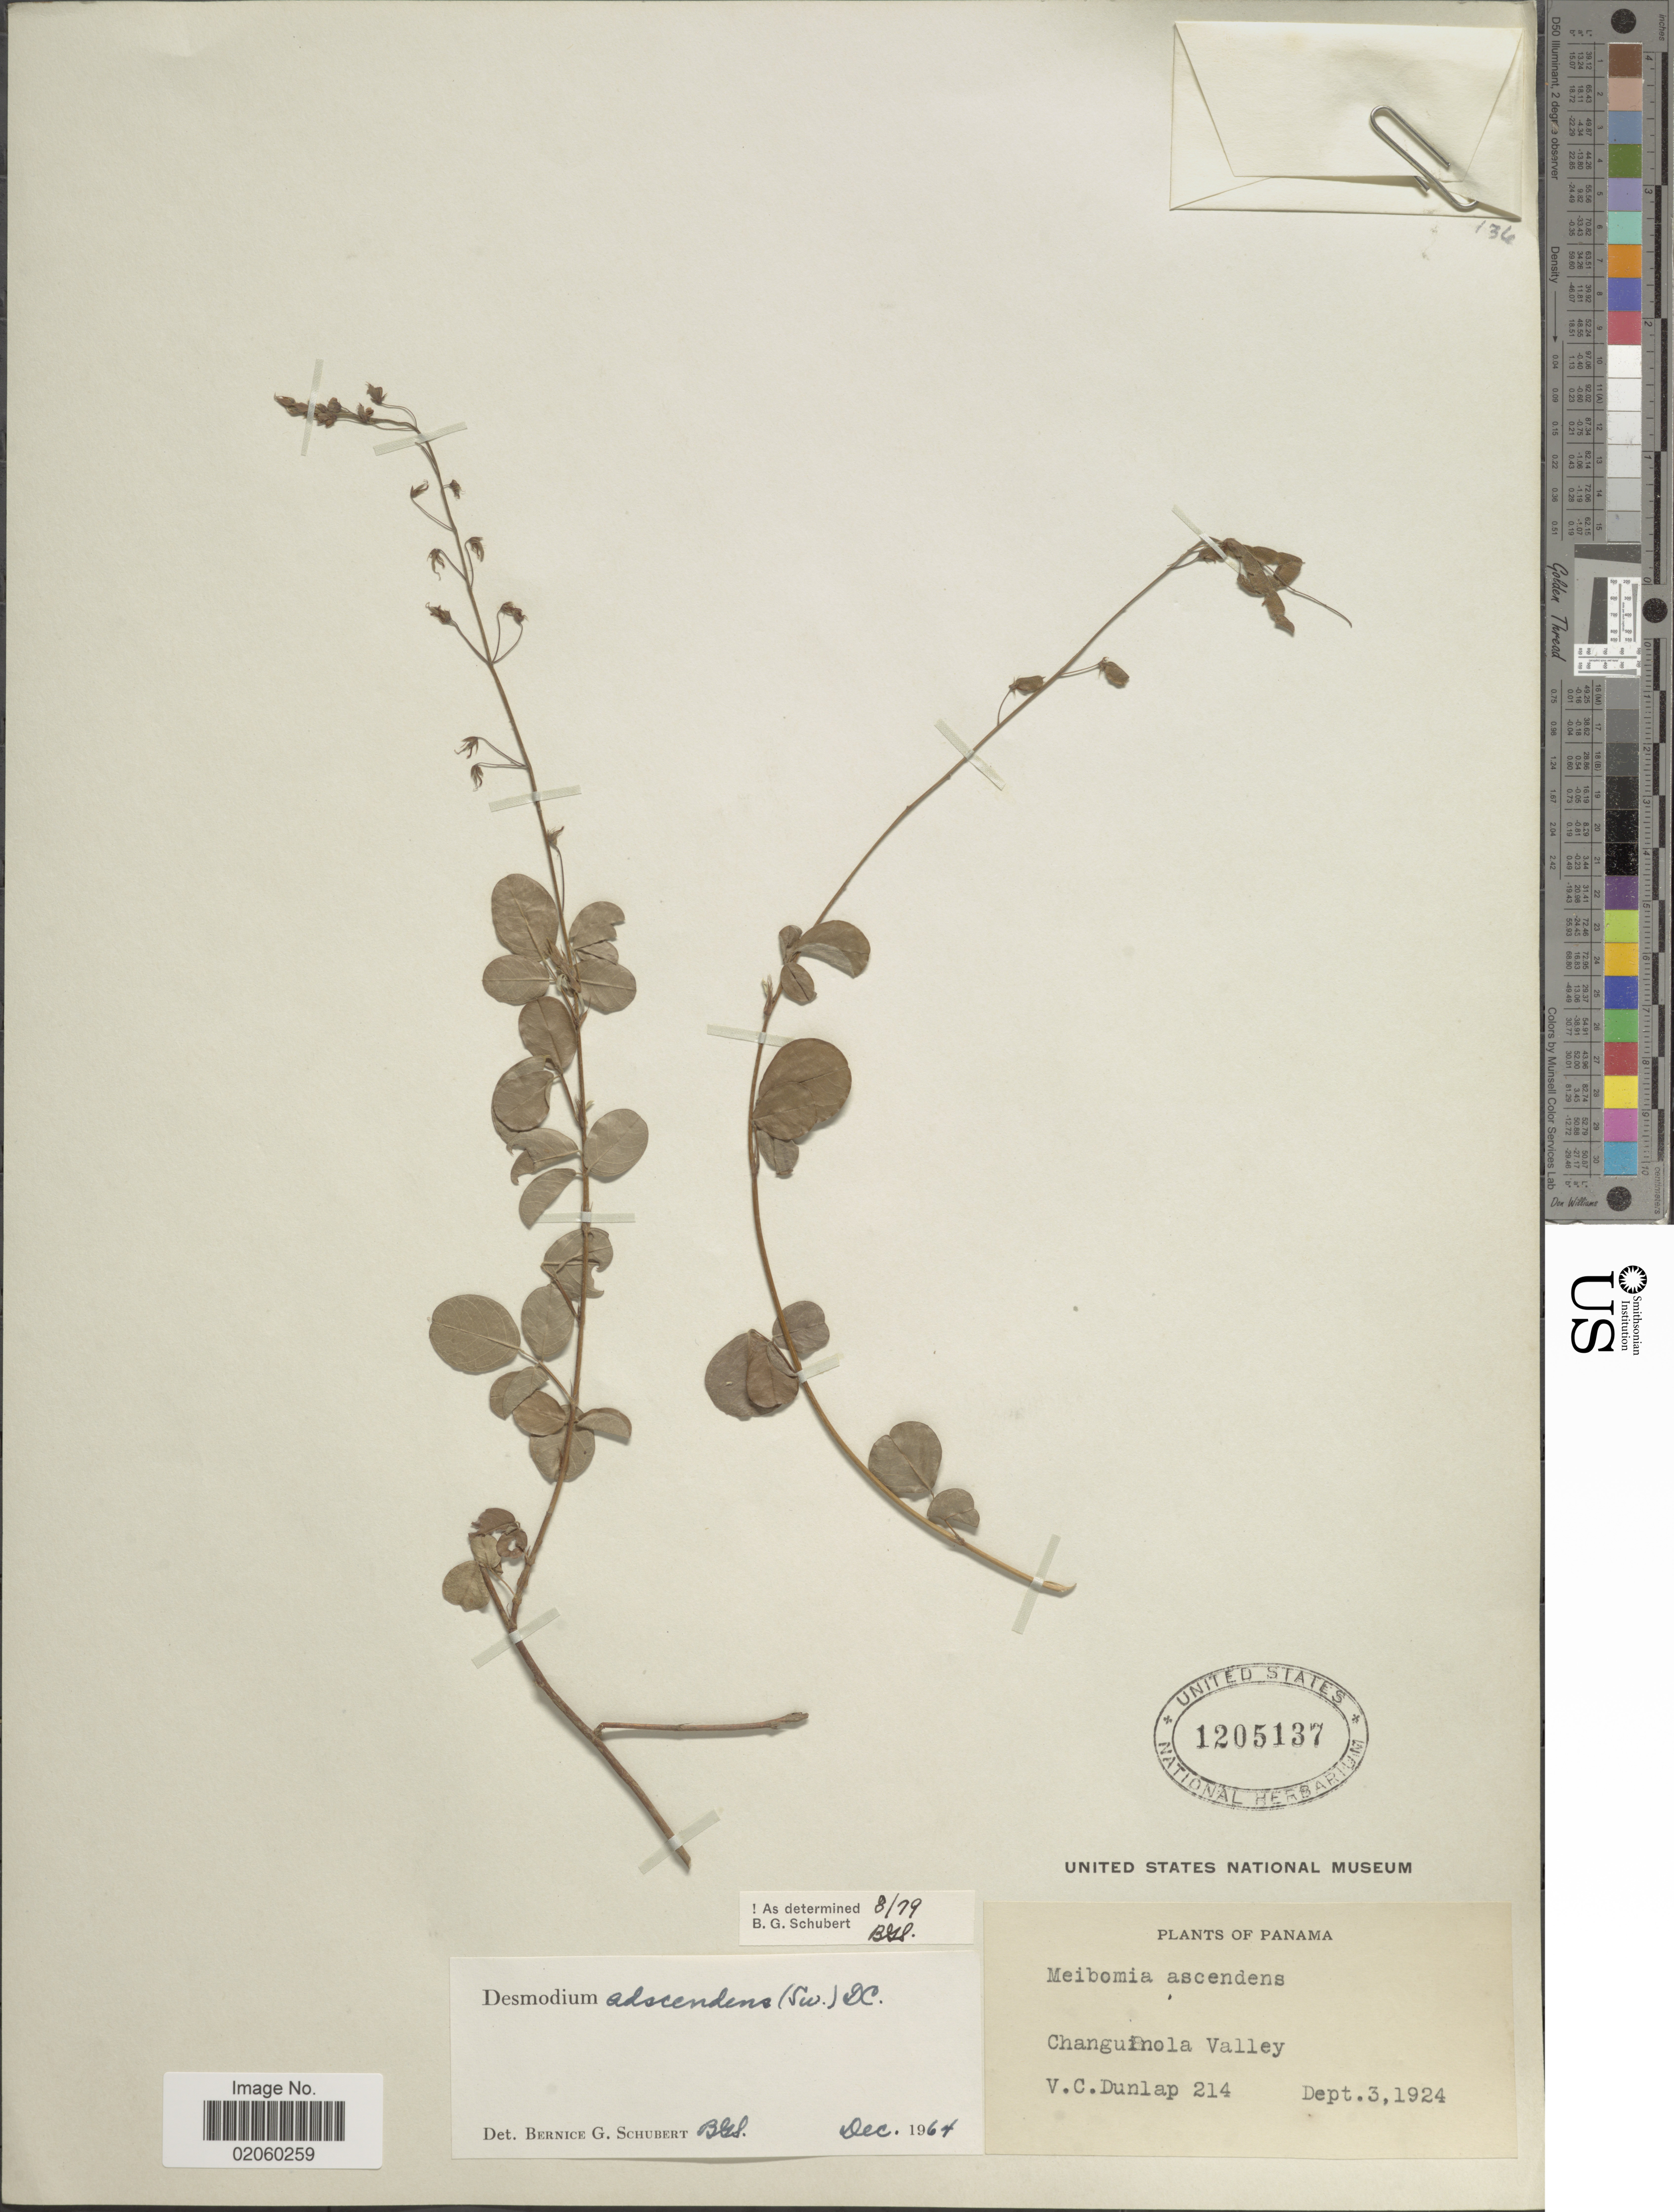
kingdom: Plantae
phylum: Tracheophyta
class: Magnoliopsida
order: Fabales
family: Fabaceae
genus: Grona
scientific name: Grona adscendens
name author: (Sw.) H. Ohashi & K. Ohashi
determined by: Strong, Mark T., (BOT), Smithsonian Institution - National Museum of Natural History (UNITED STATES)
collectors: V. C. Dunlap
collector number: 214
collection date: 1924-03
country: Panama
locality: Changuinola Valley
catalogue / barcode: US 1205137